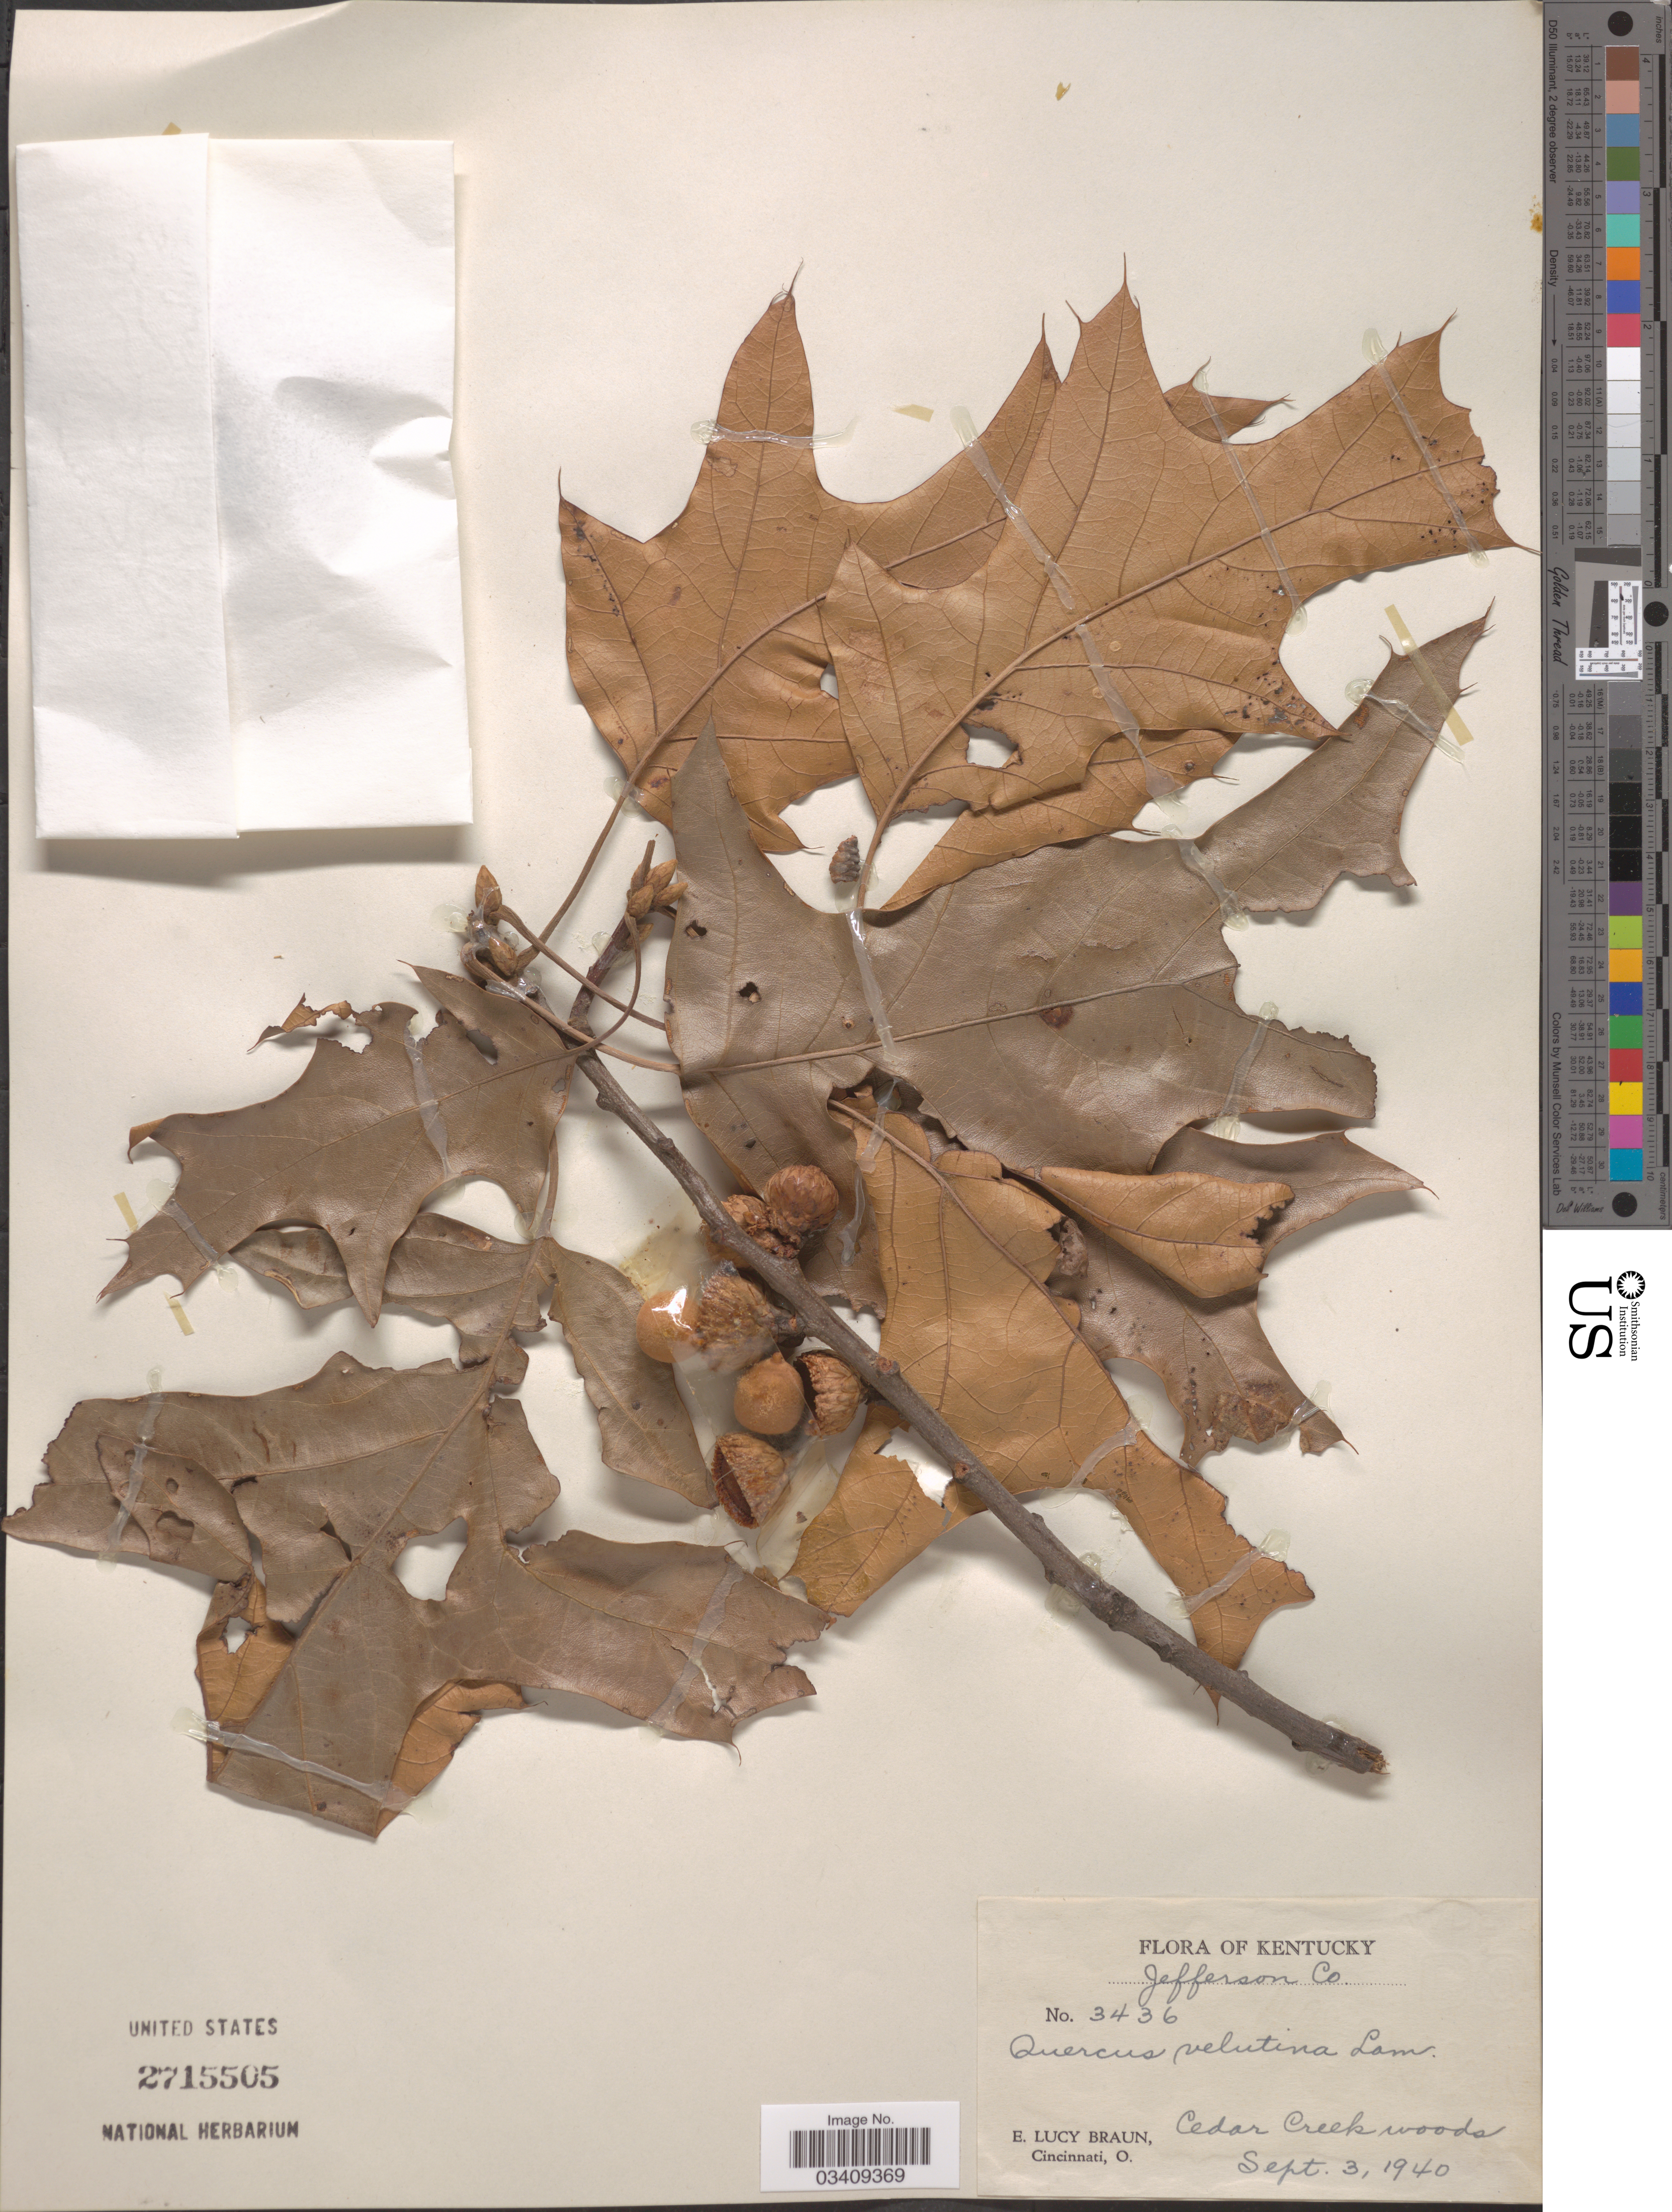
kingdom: Plantae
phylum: Tracheophyta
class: Magnoliopsida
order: Fagales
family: Fagaceae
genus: Quercus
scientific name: Quercus velutina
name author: Lam.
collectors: E. L. Braun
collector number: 3436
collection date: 1940-09-03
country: United States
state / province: Kentucky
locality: Jefferson Co. Cedar Creek woods.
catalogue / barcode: US 2715505